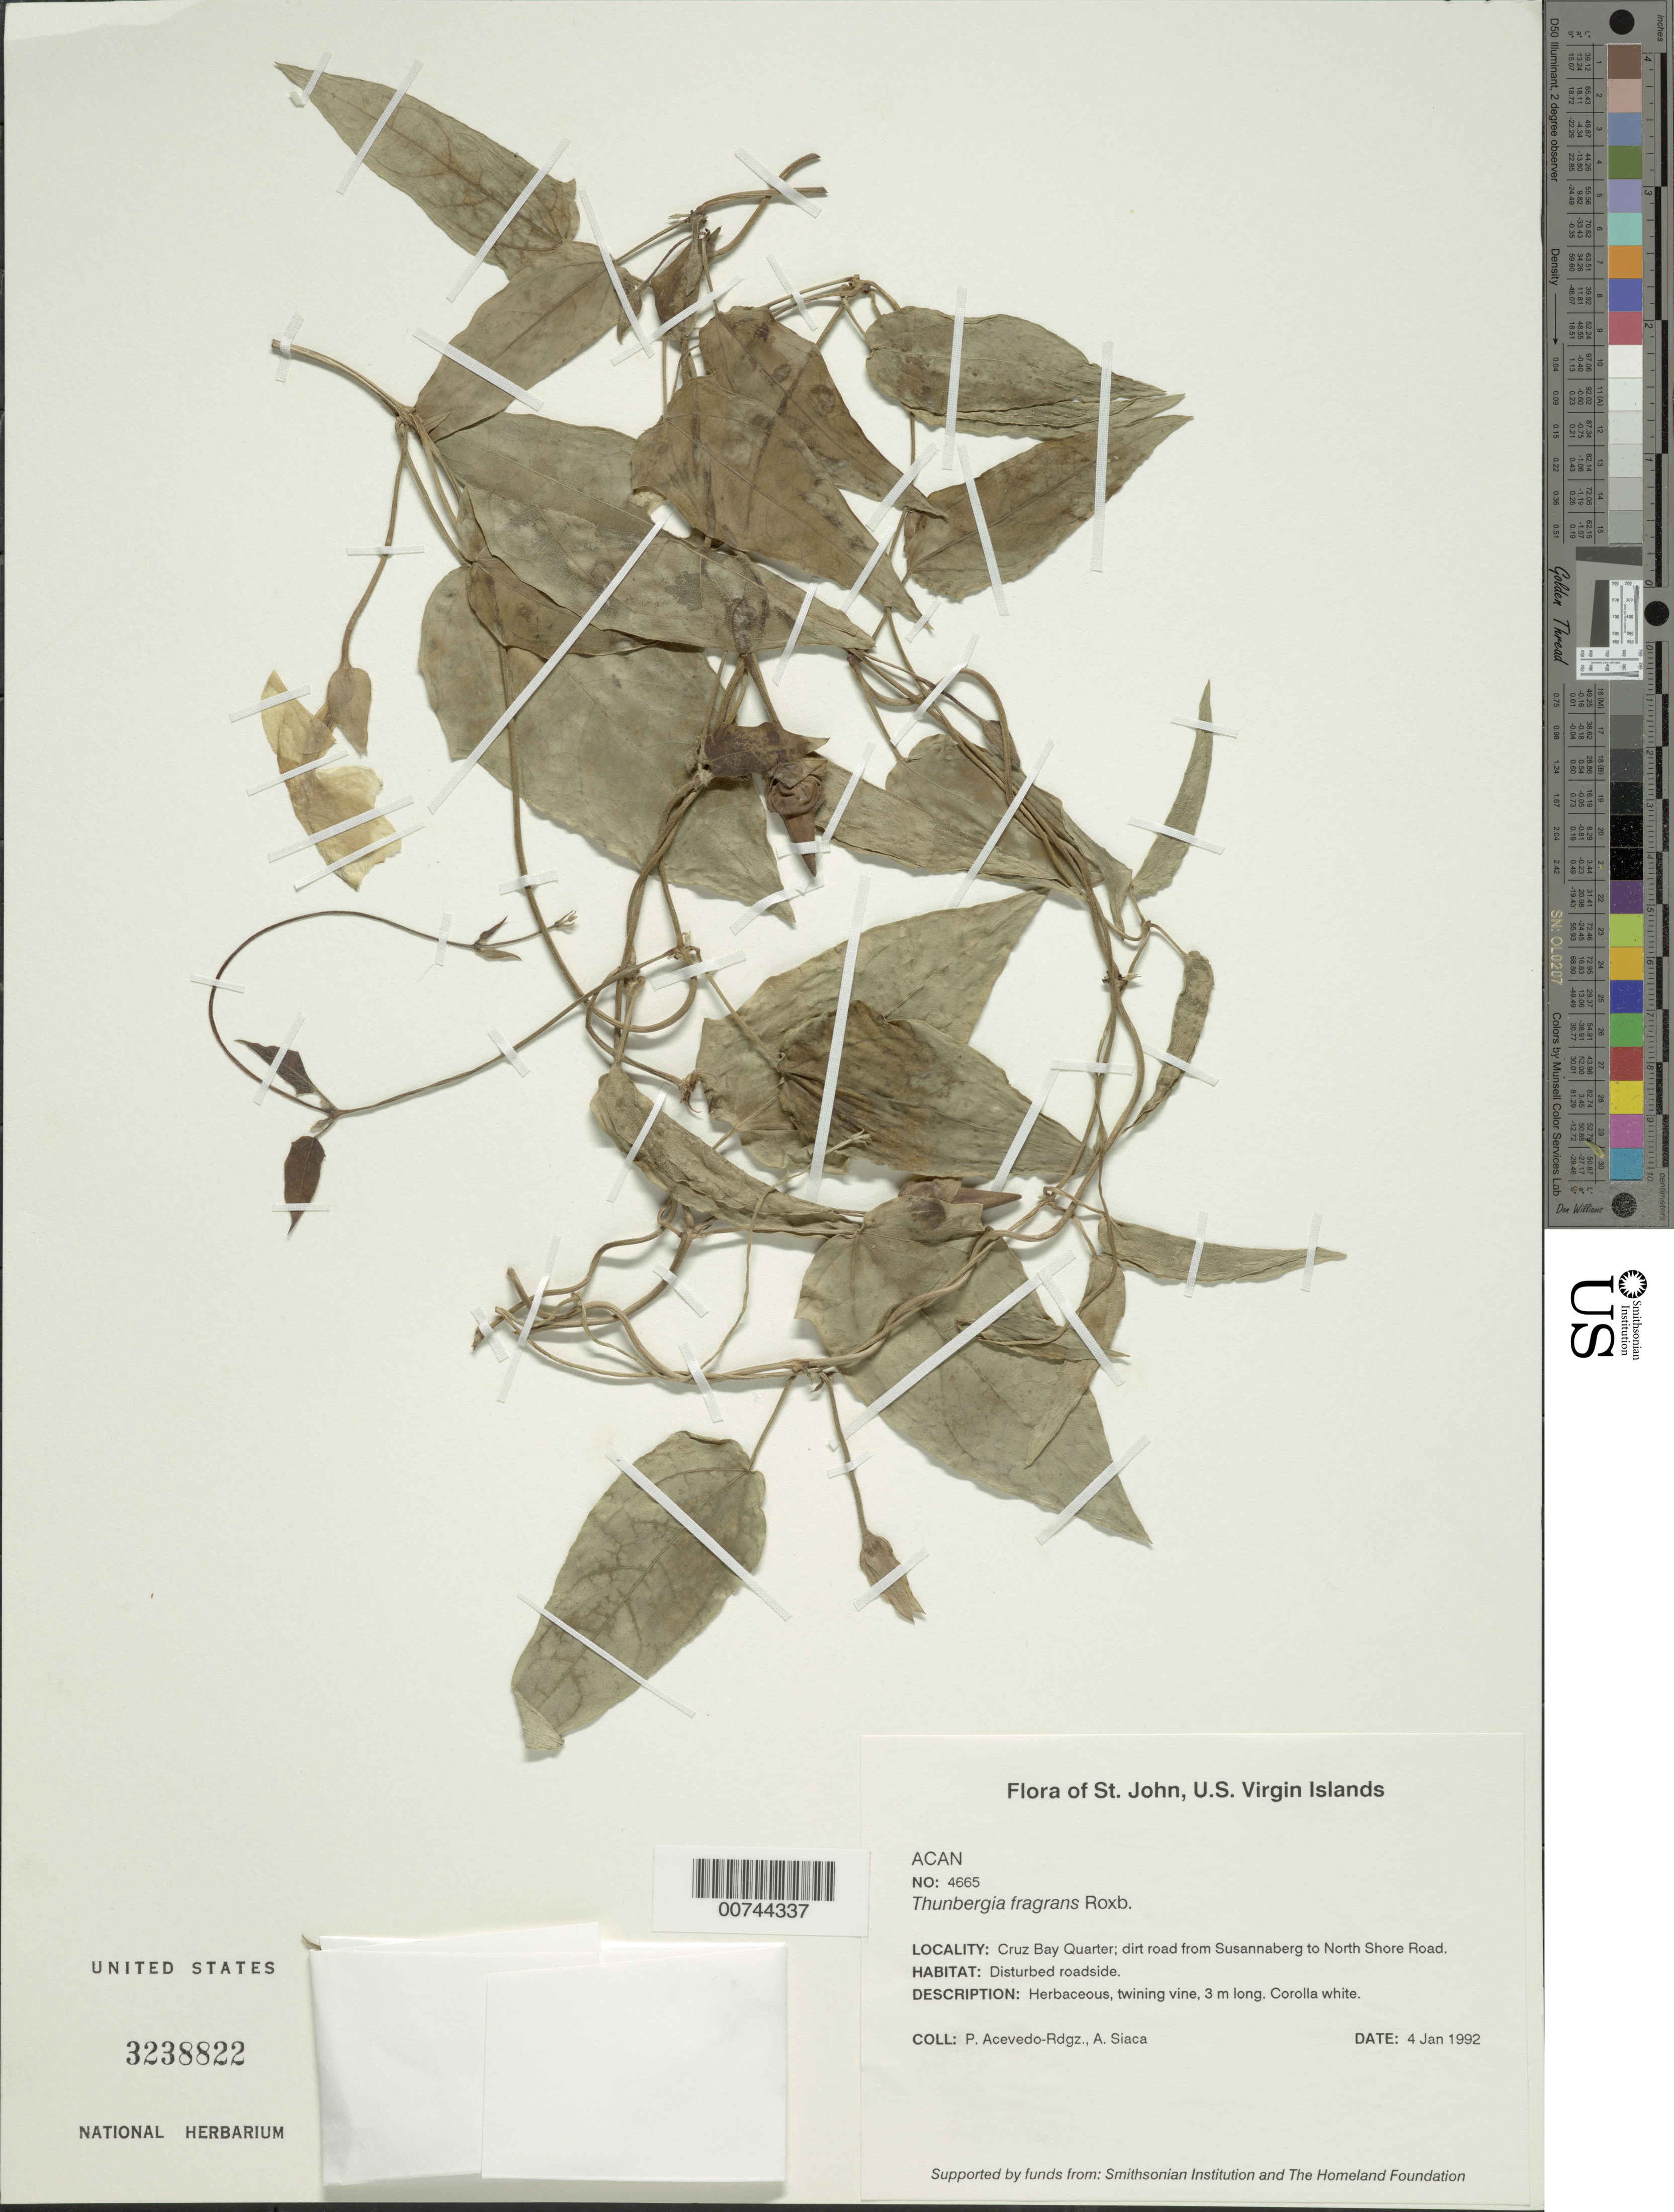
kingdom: Plantae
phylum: Tracheophyta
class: Magnoliopsida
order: Lamiales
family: Acanthaceae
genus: Thunbergia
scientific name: Thunbergia fragrans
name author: Roxb.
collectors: P. Acevedo-Rodr. & A. Siaca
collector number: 4665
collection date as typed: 04 Jan 1992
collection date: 1992-01-04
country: U.S. Virgin Islands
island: St. John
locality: Cruz Bay Quarter; Dirt road from Susannaberg to North Shore Road.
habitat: Disturbed roadside.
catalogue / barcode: US 3238822